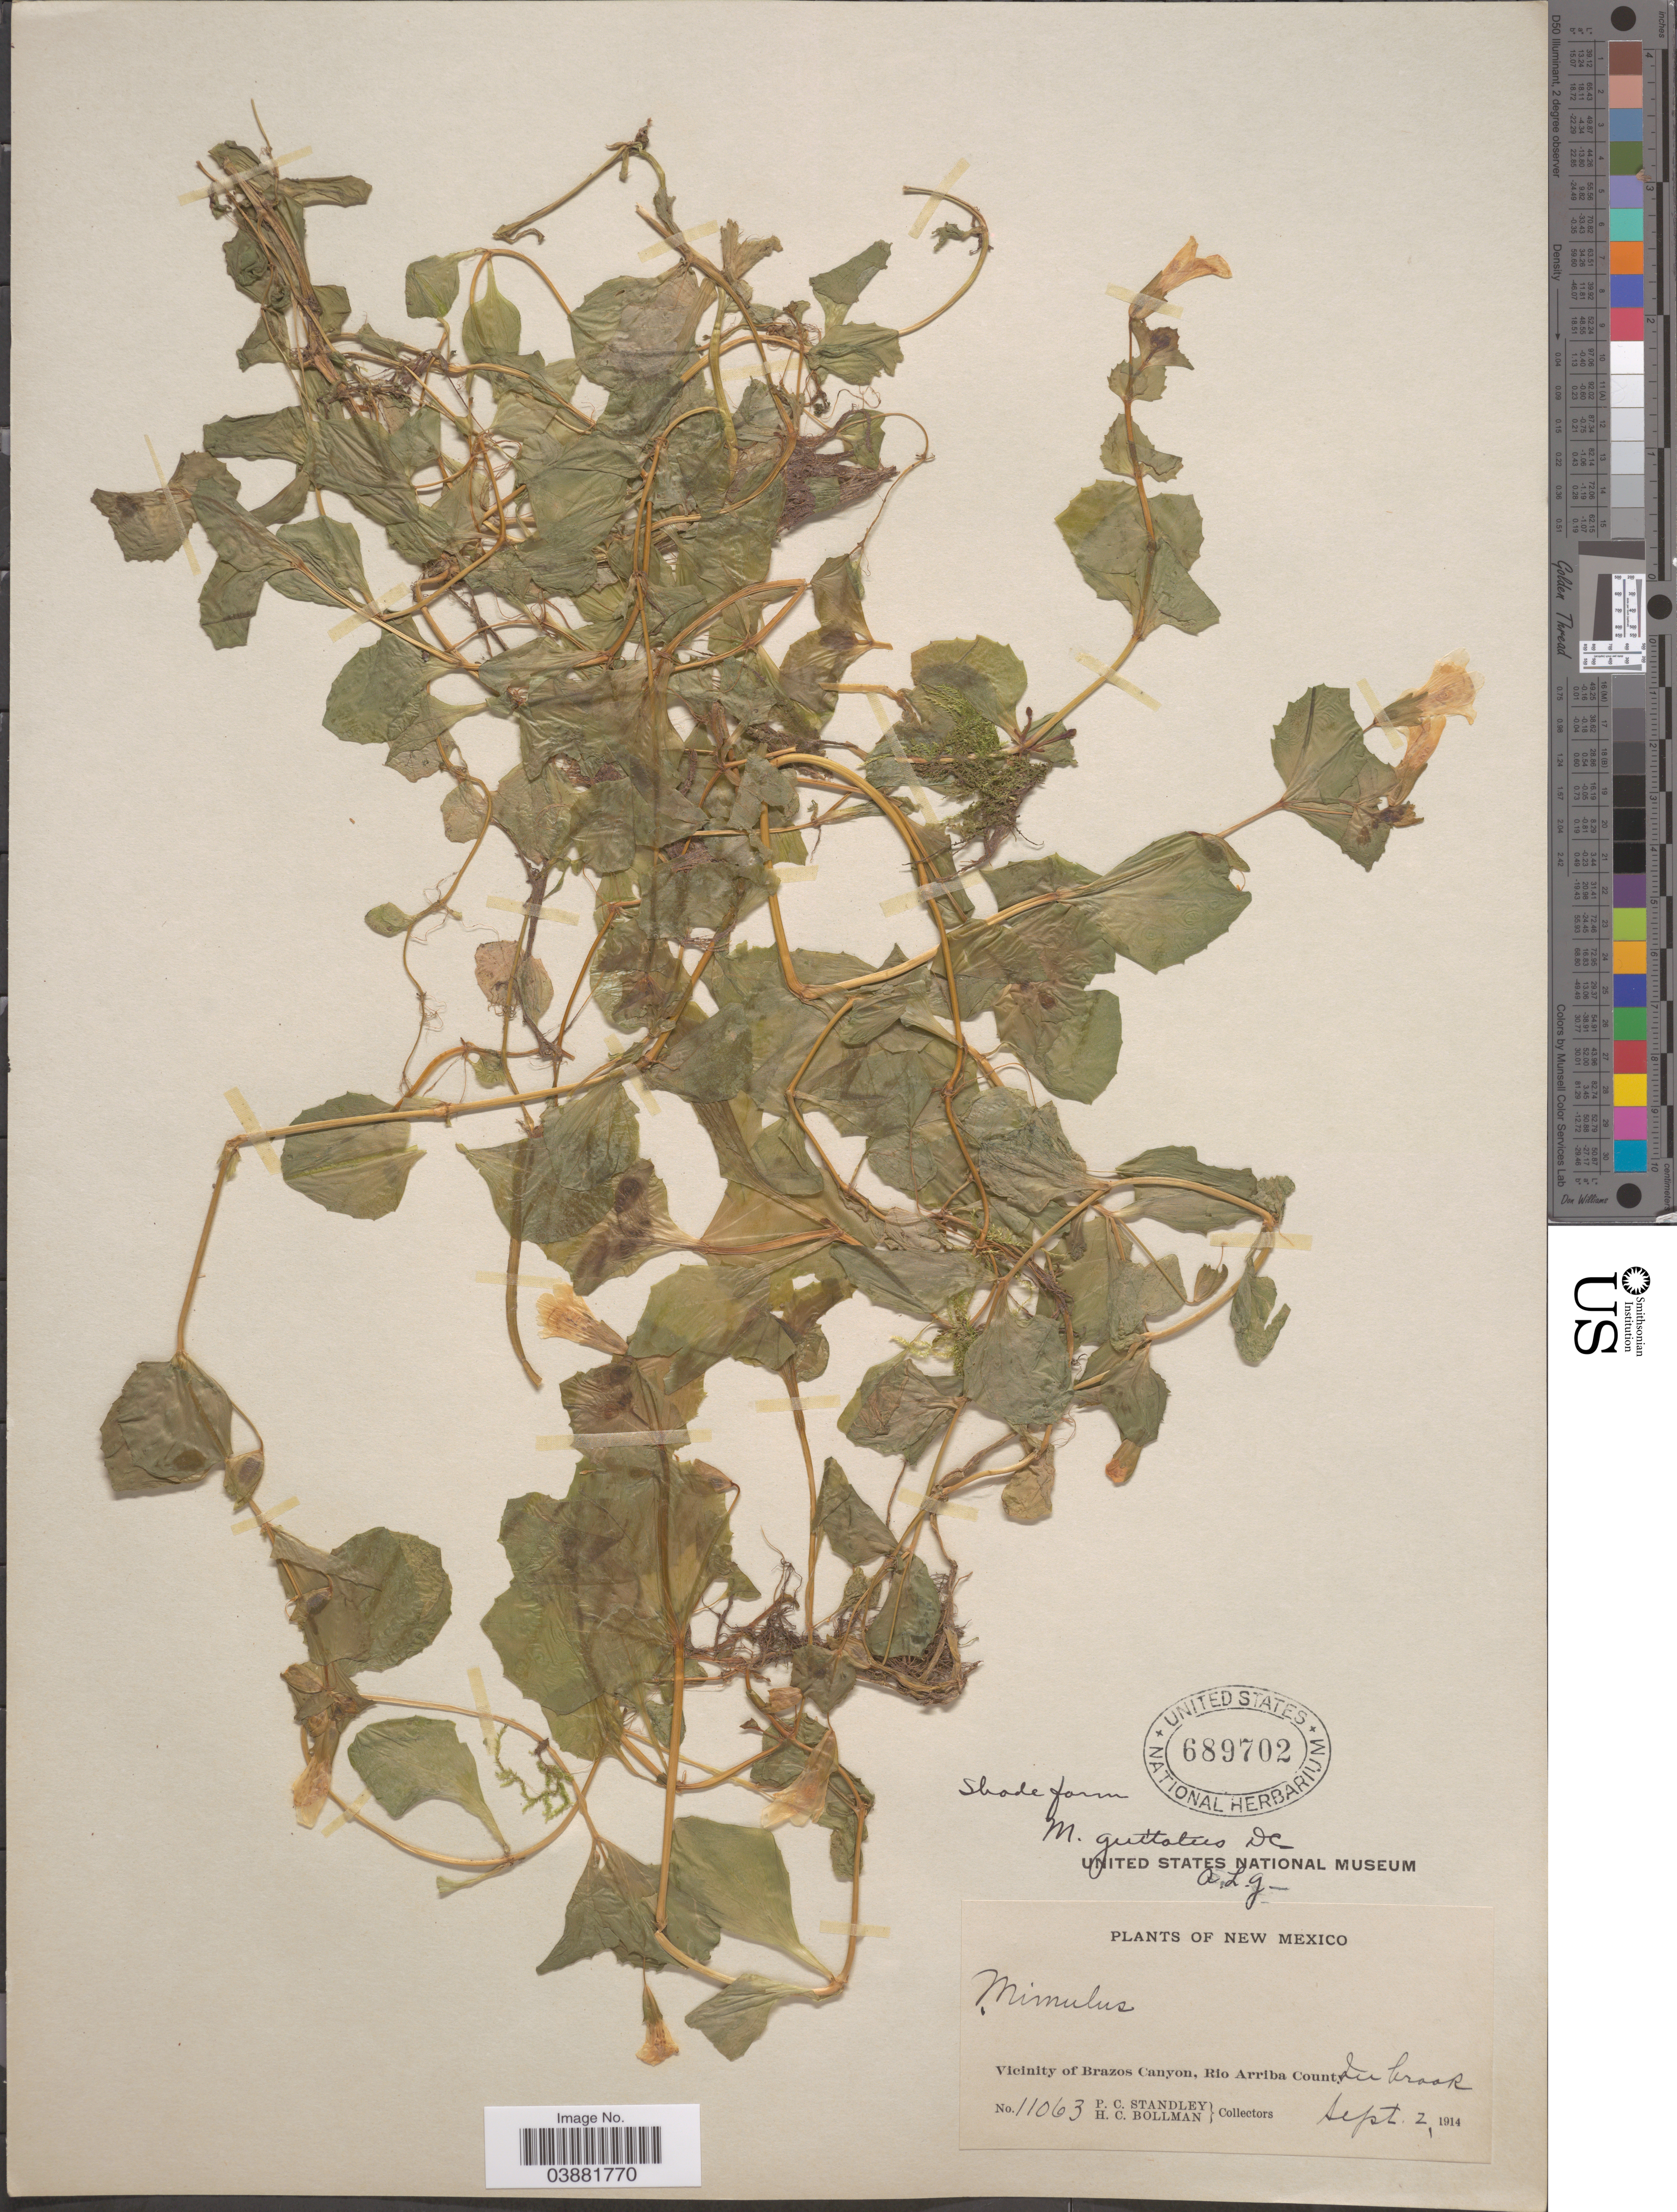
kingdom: Plantae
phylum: Tracheophyta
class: Magnoliopsida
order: Lamiales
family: Phrymaceae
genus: Mimulus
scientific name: Mimulus guttatus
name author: DC.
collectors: P. C. Standley & H. C. Bollman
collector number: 11063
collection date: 1914-09-02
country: United States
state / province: New Mexico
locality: Vicinity of Brazos Canyon, Rio Arriba County. In brook.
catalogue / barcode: US 689702